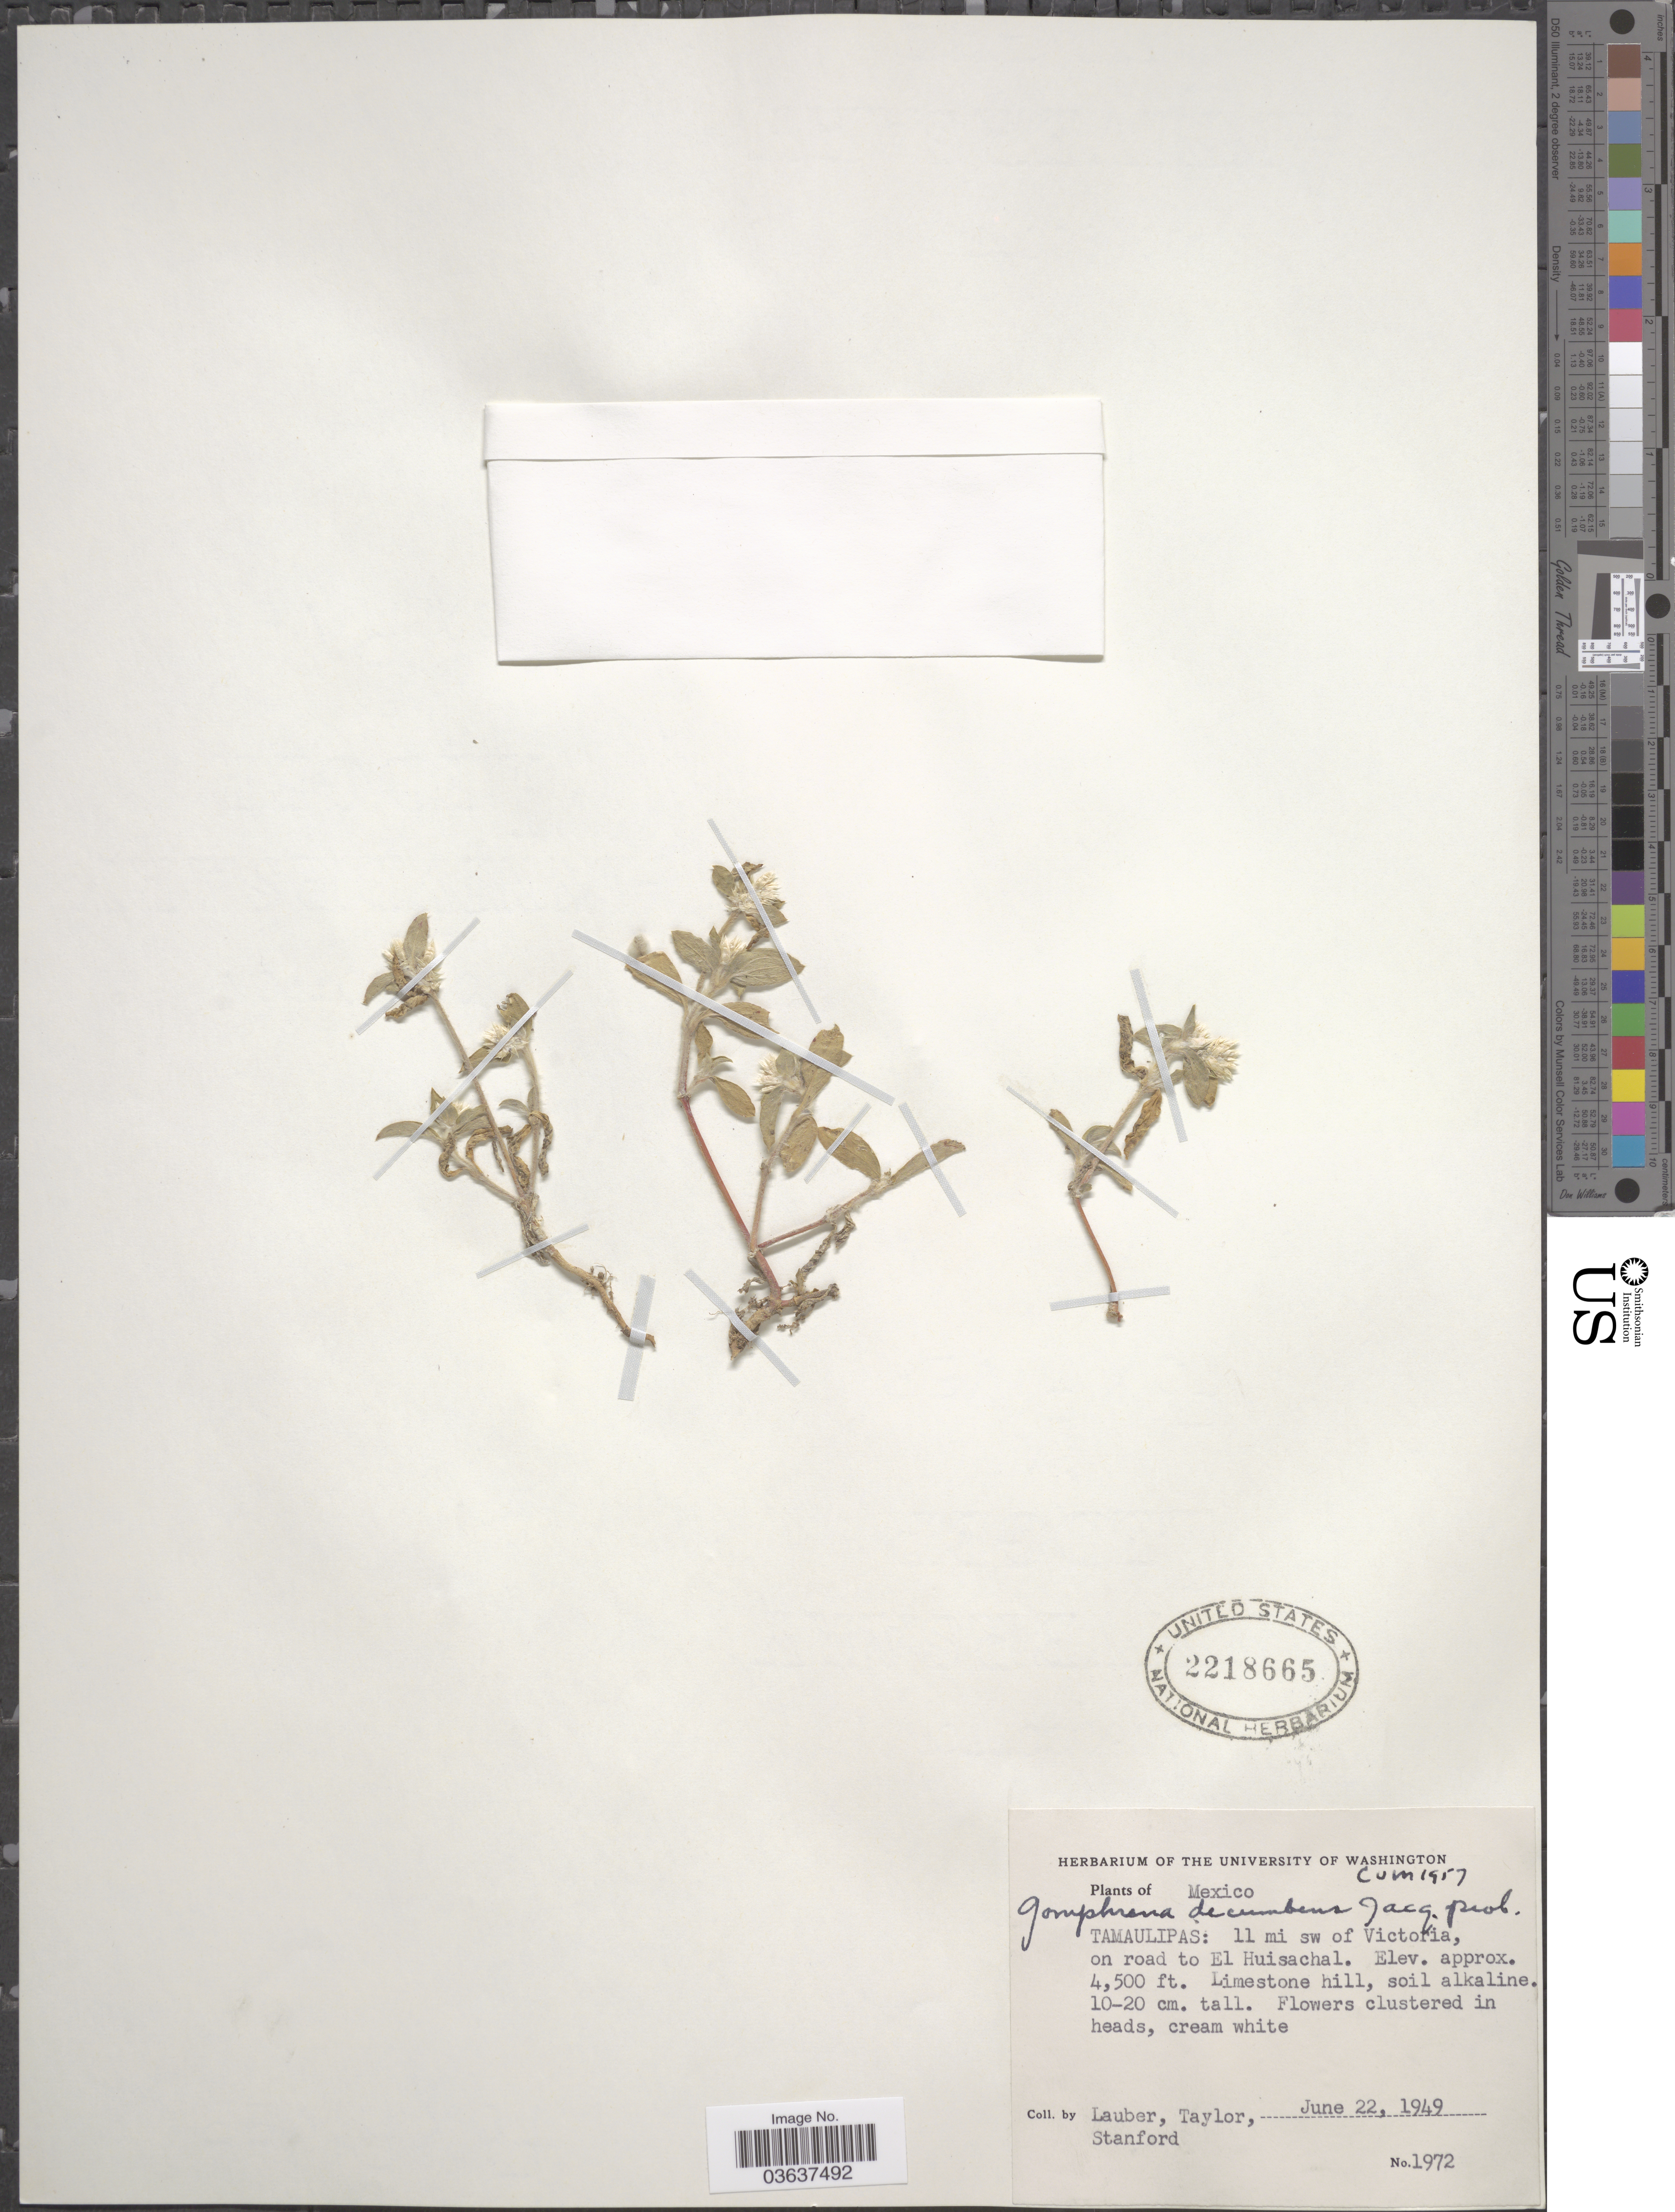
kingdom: Plantae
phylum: Tracheophyta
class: Magnoliopsida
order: Caryophyllales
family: Amaranthaceae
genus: Gomphrena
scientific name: Gomphrena decumbens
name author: Jacq.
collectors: Lauber, --, -- Taylor & -. Stanford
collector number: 1972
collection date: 1949-06-22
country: Mexico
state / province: Tamaulipas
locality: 11 mi sw of Victoria, on road to El Huisachal.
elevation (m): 1372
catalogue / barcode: US 2218665